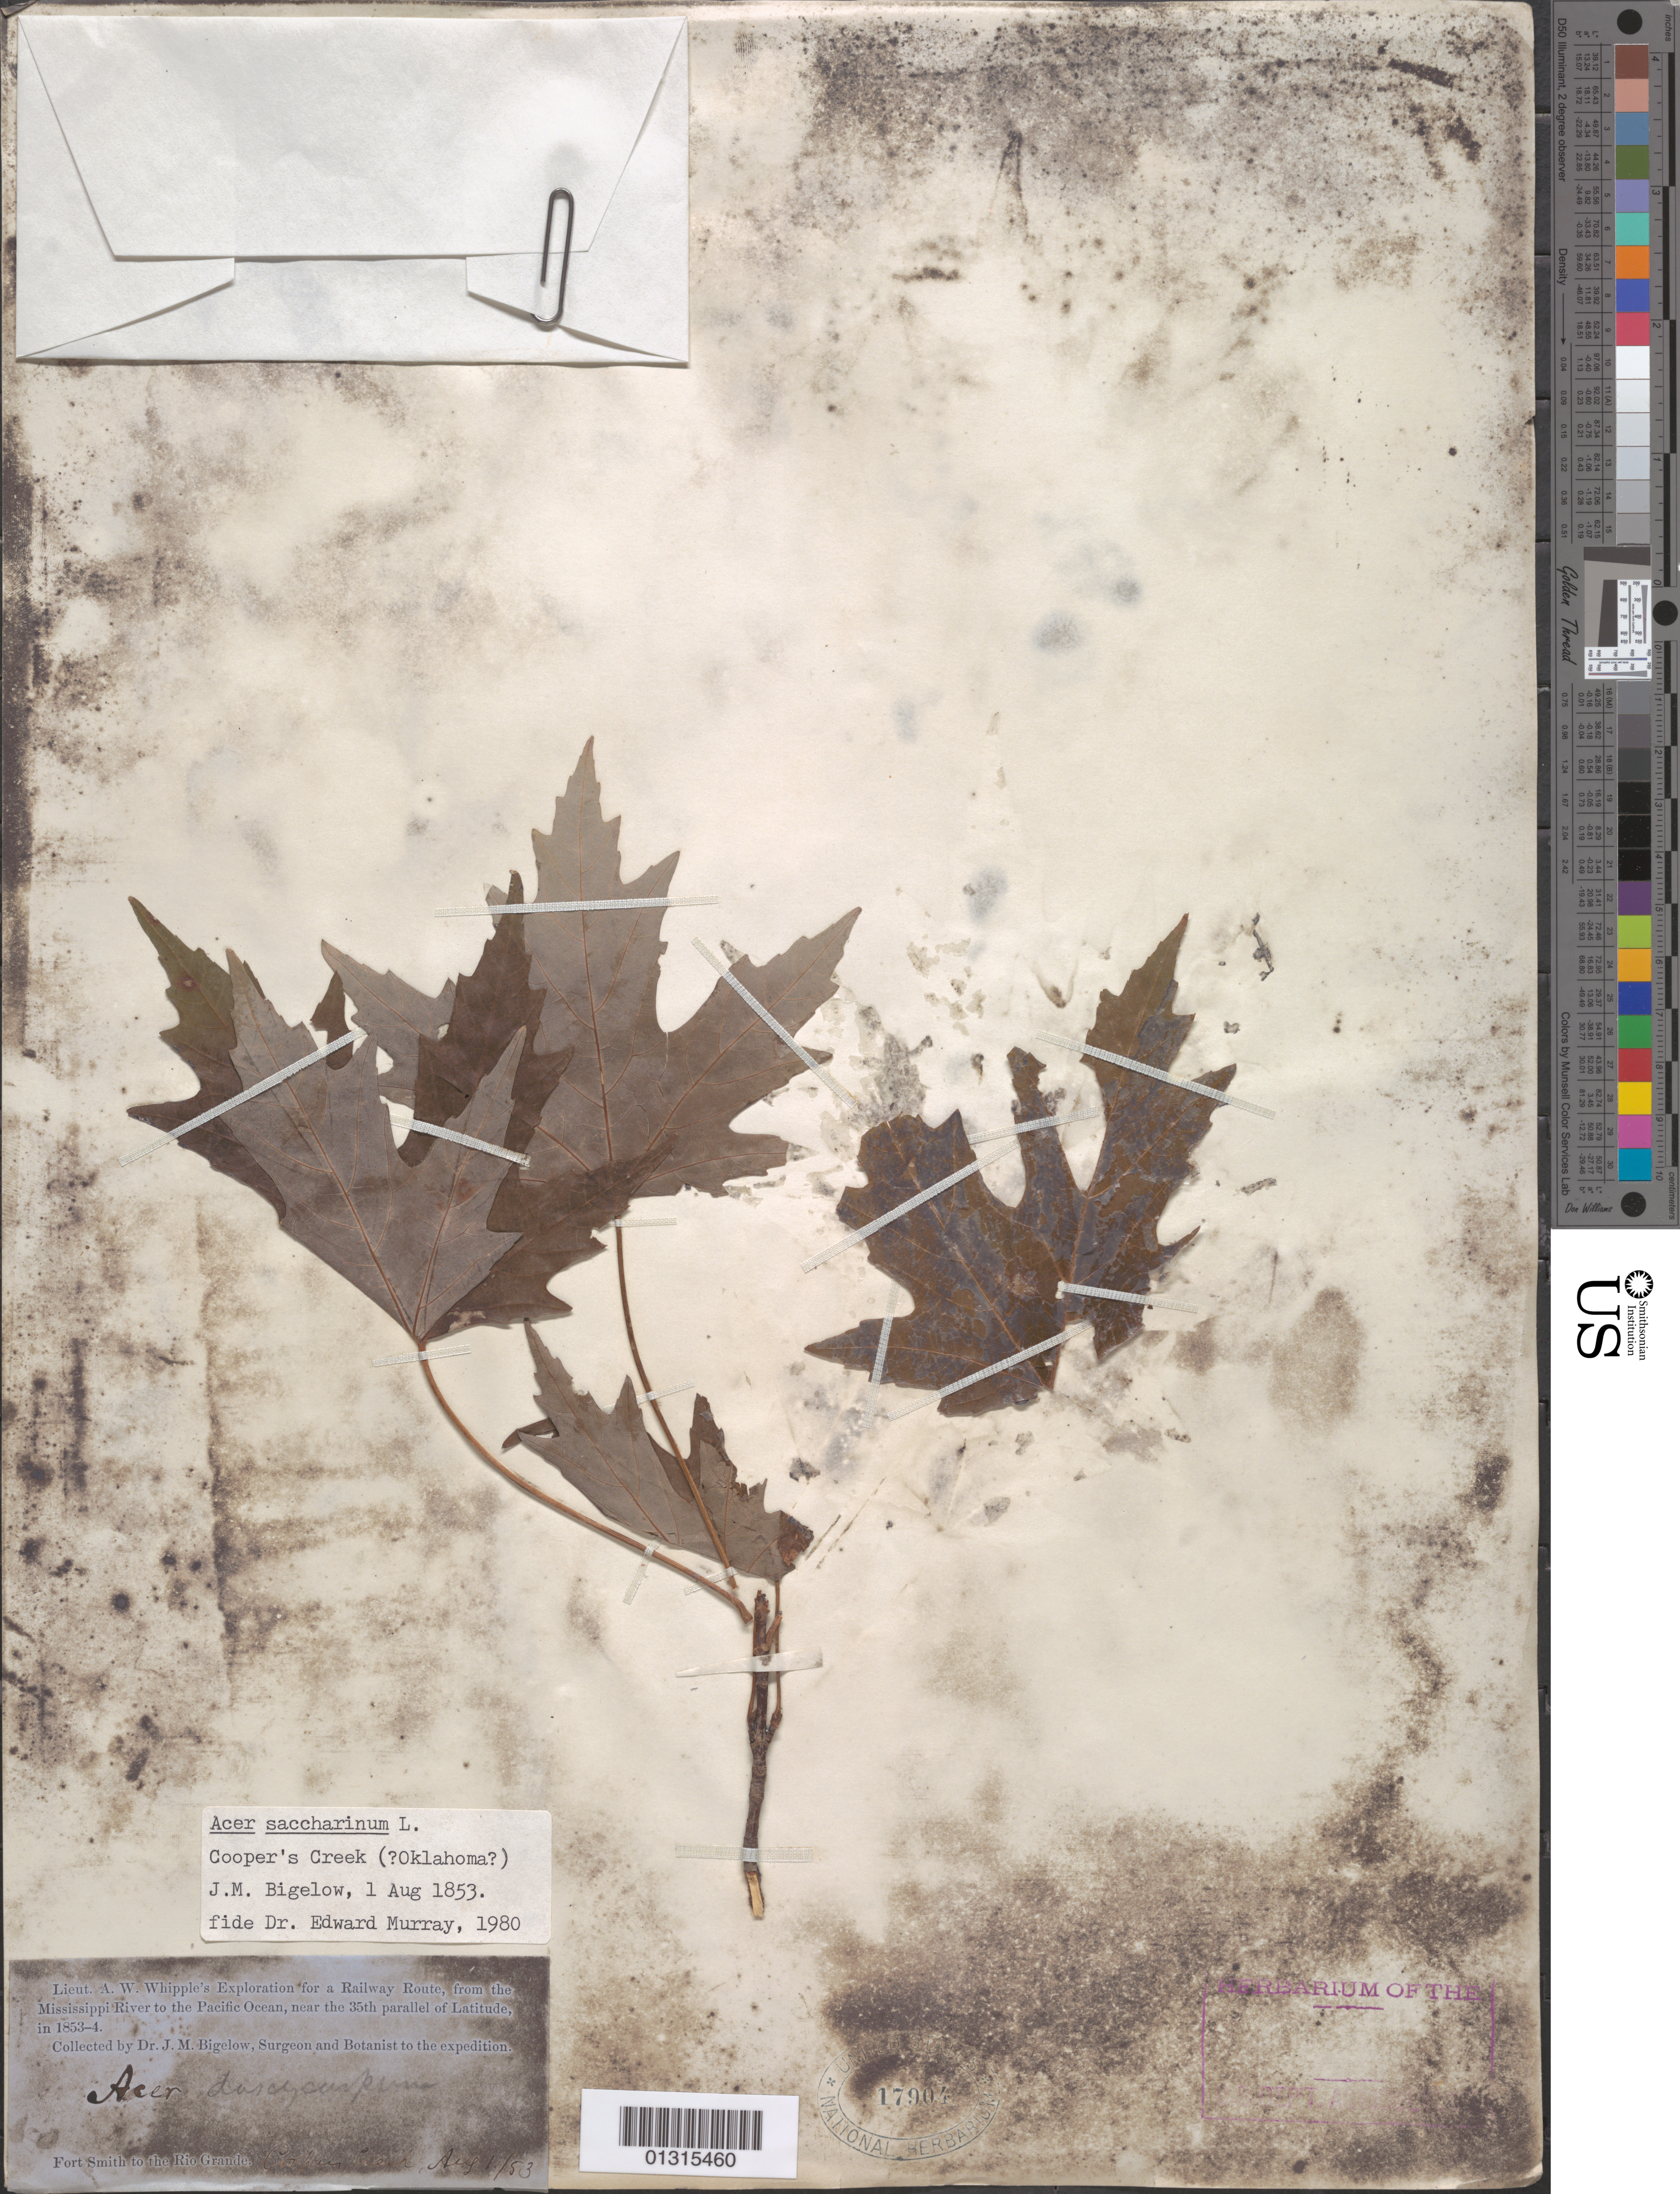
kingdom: Plantae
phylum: Tracheophyta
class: Magnoliopsida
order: Sapindales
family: Sapindaceae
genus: Acer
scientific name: Acer saccharinum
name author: L.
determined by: Murray, Edward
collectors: J. M. Bigelow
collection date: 1853-08-01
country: United States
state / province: Arkansas / Oklahoma / Texas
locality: Cooper's Creek. Fort Smith to the Rio Grande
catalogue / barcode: US 17904